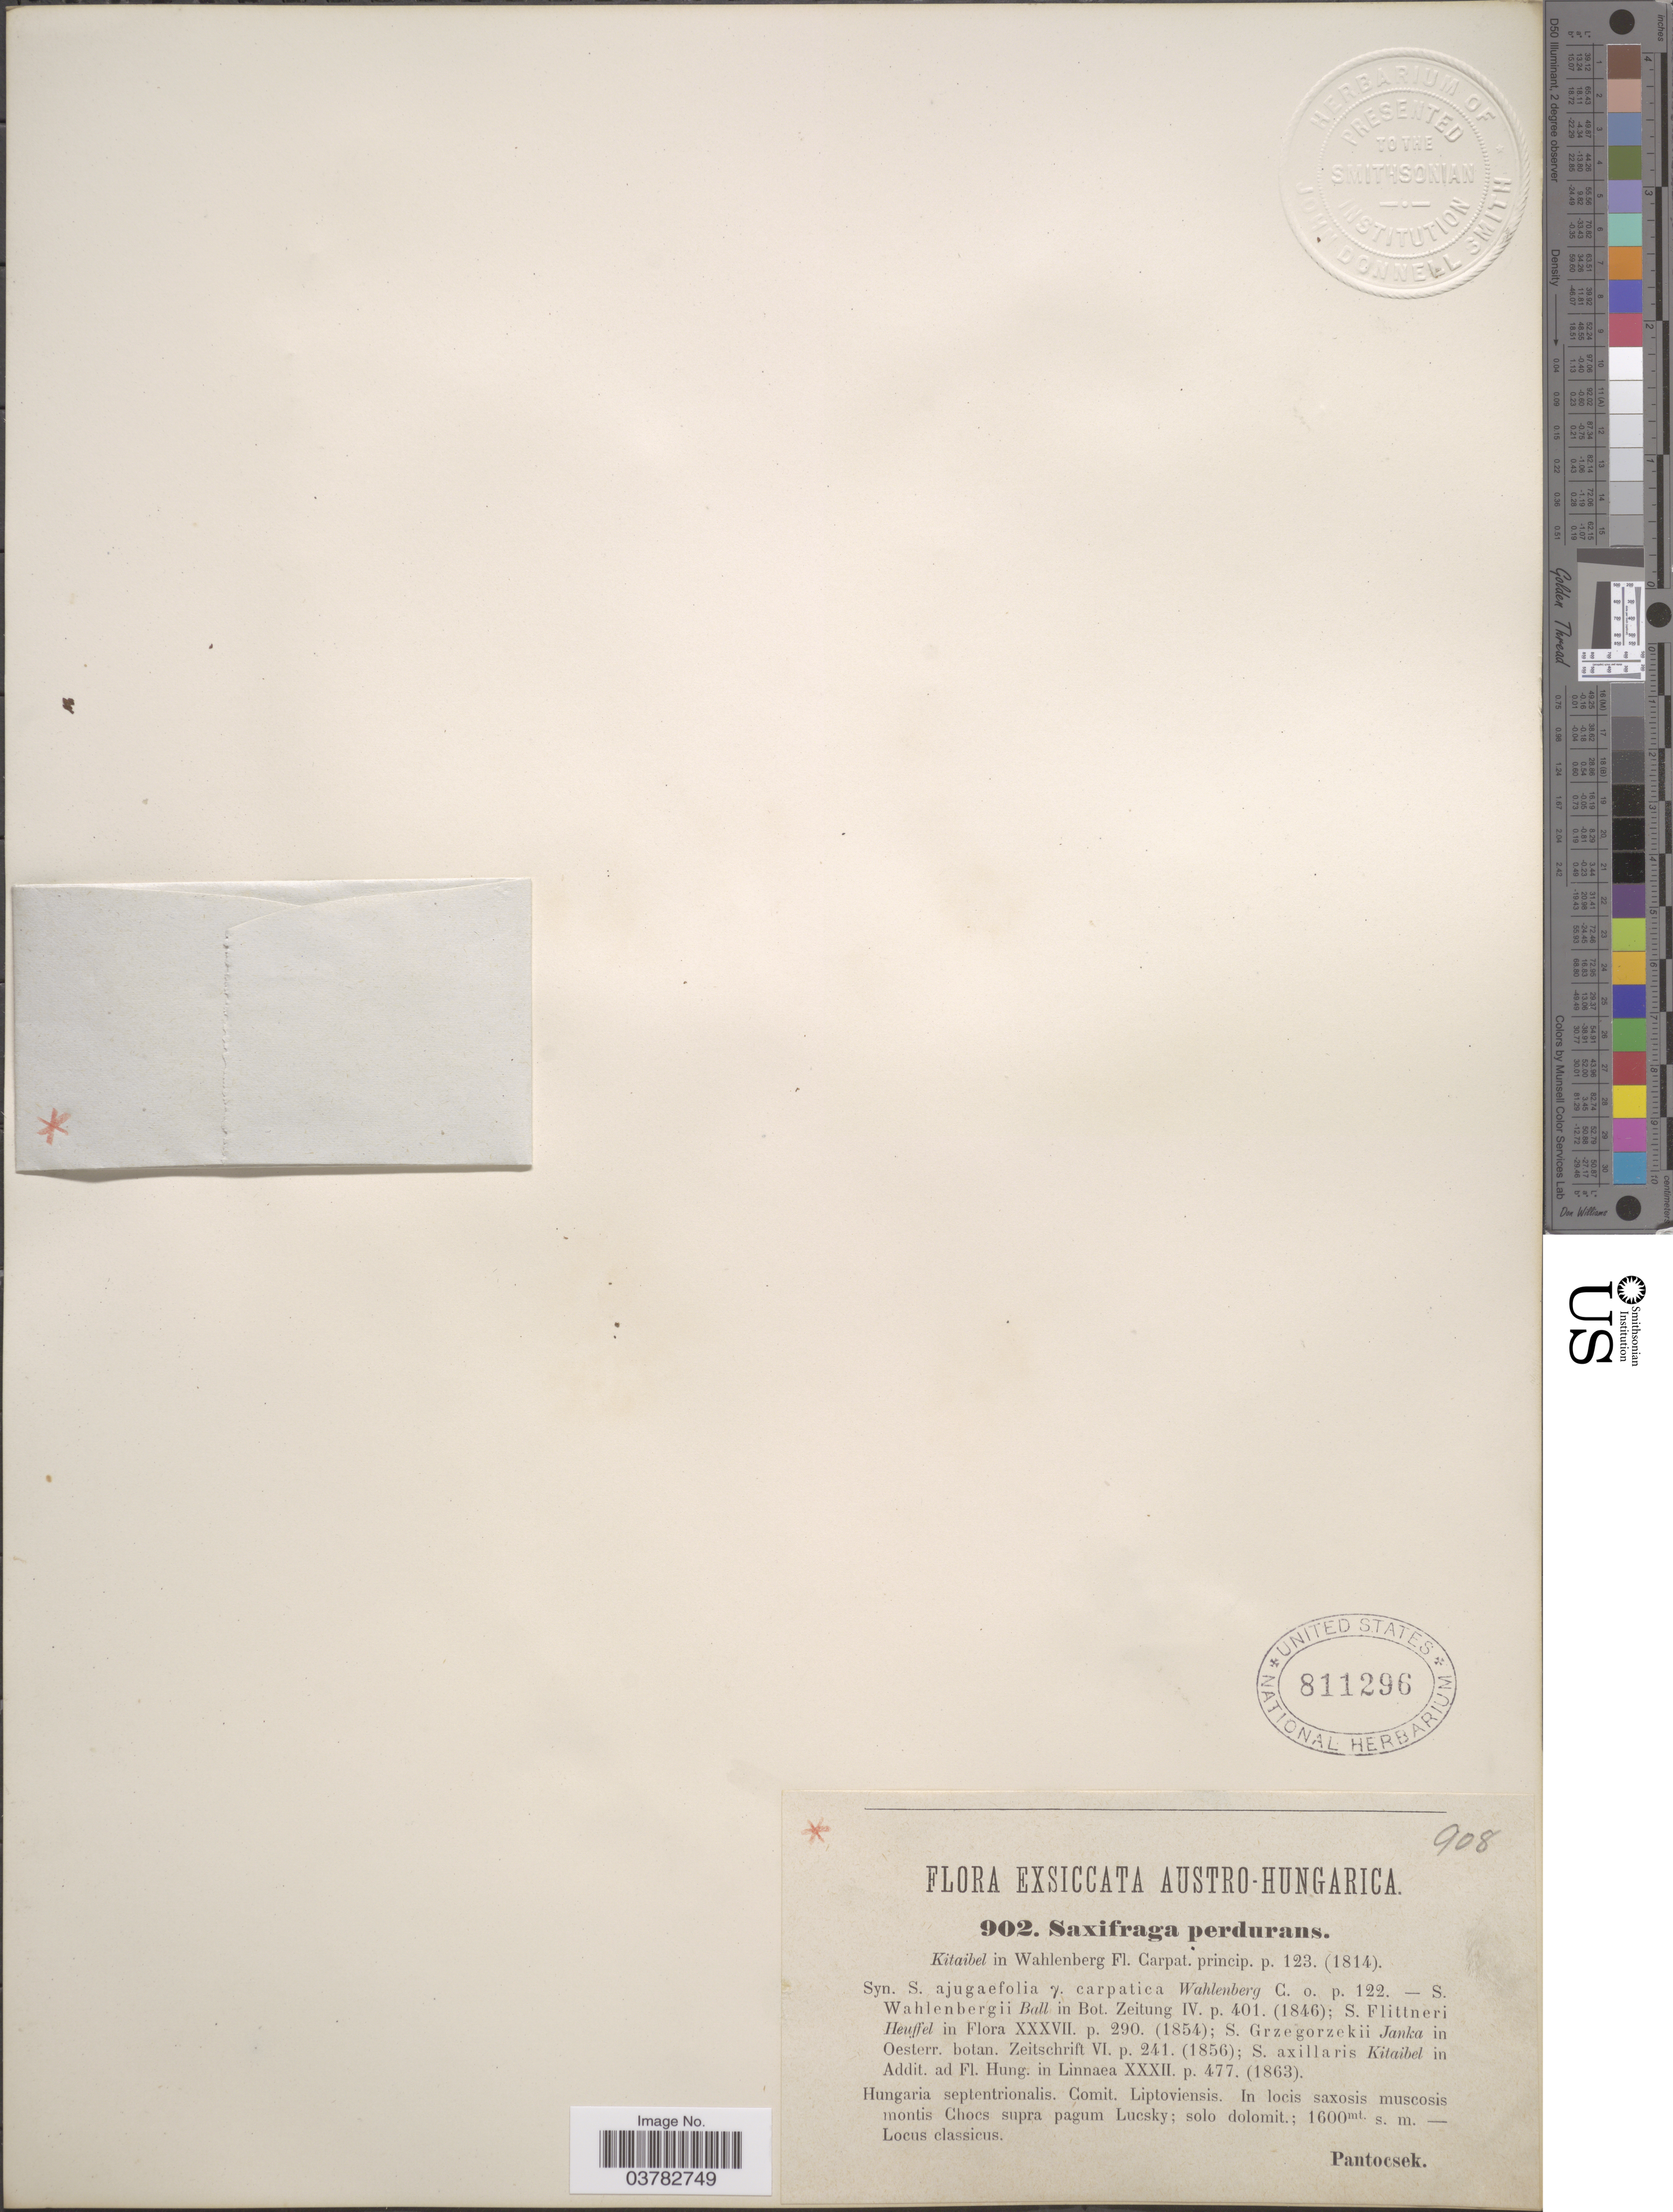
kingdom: Plantae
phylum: Tracheophyta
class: Magnoliopsida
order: Saxifragales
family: Saxifragaceae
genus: Saxifraga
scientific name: Saxifraga perdurans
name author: Kit.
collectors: Pantocsek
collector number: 902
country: Hungary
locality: Austro-Hungarica. Hungaria septentrionalis. Comit. Liptoviensis. In locis muscosis montis Chocs supra pagum Lucsky.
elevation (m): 1600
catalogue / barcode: US 811296